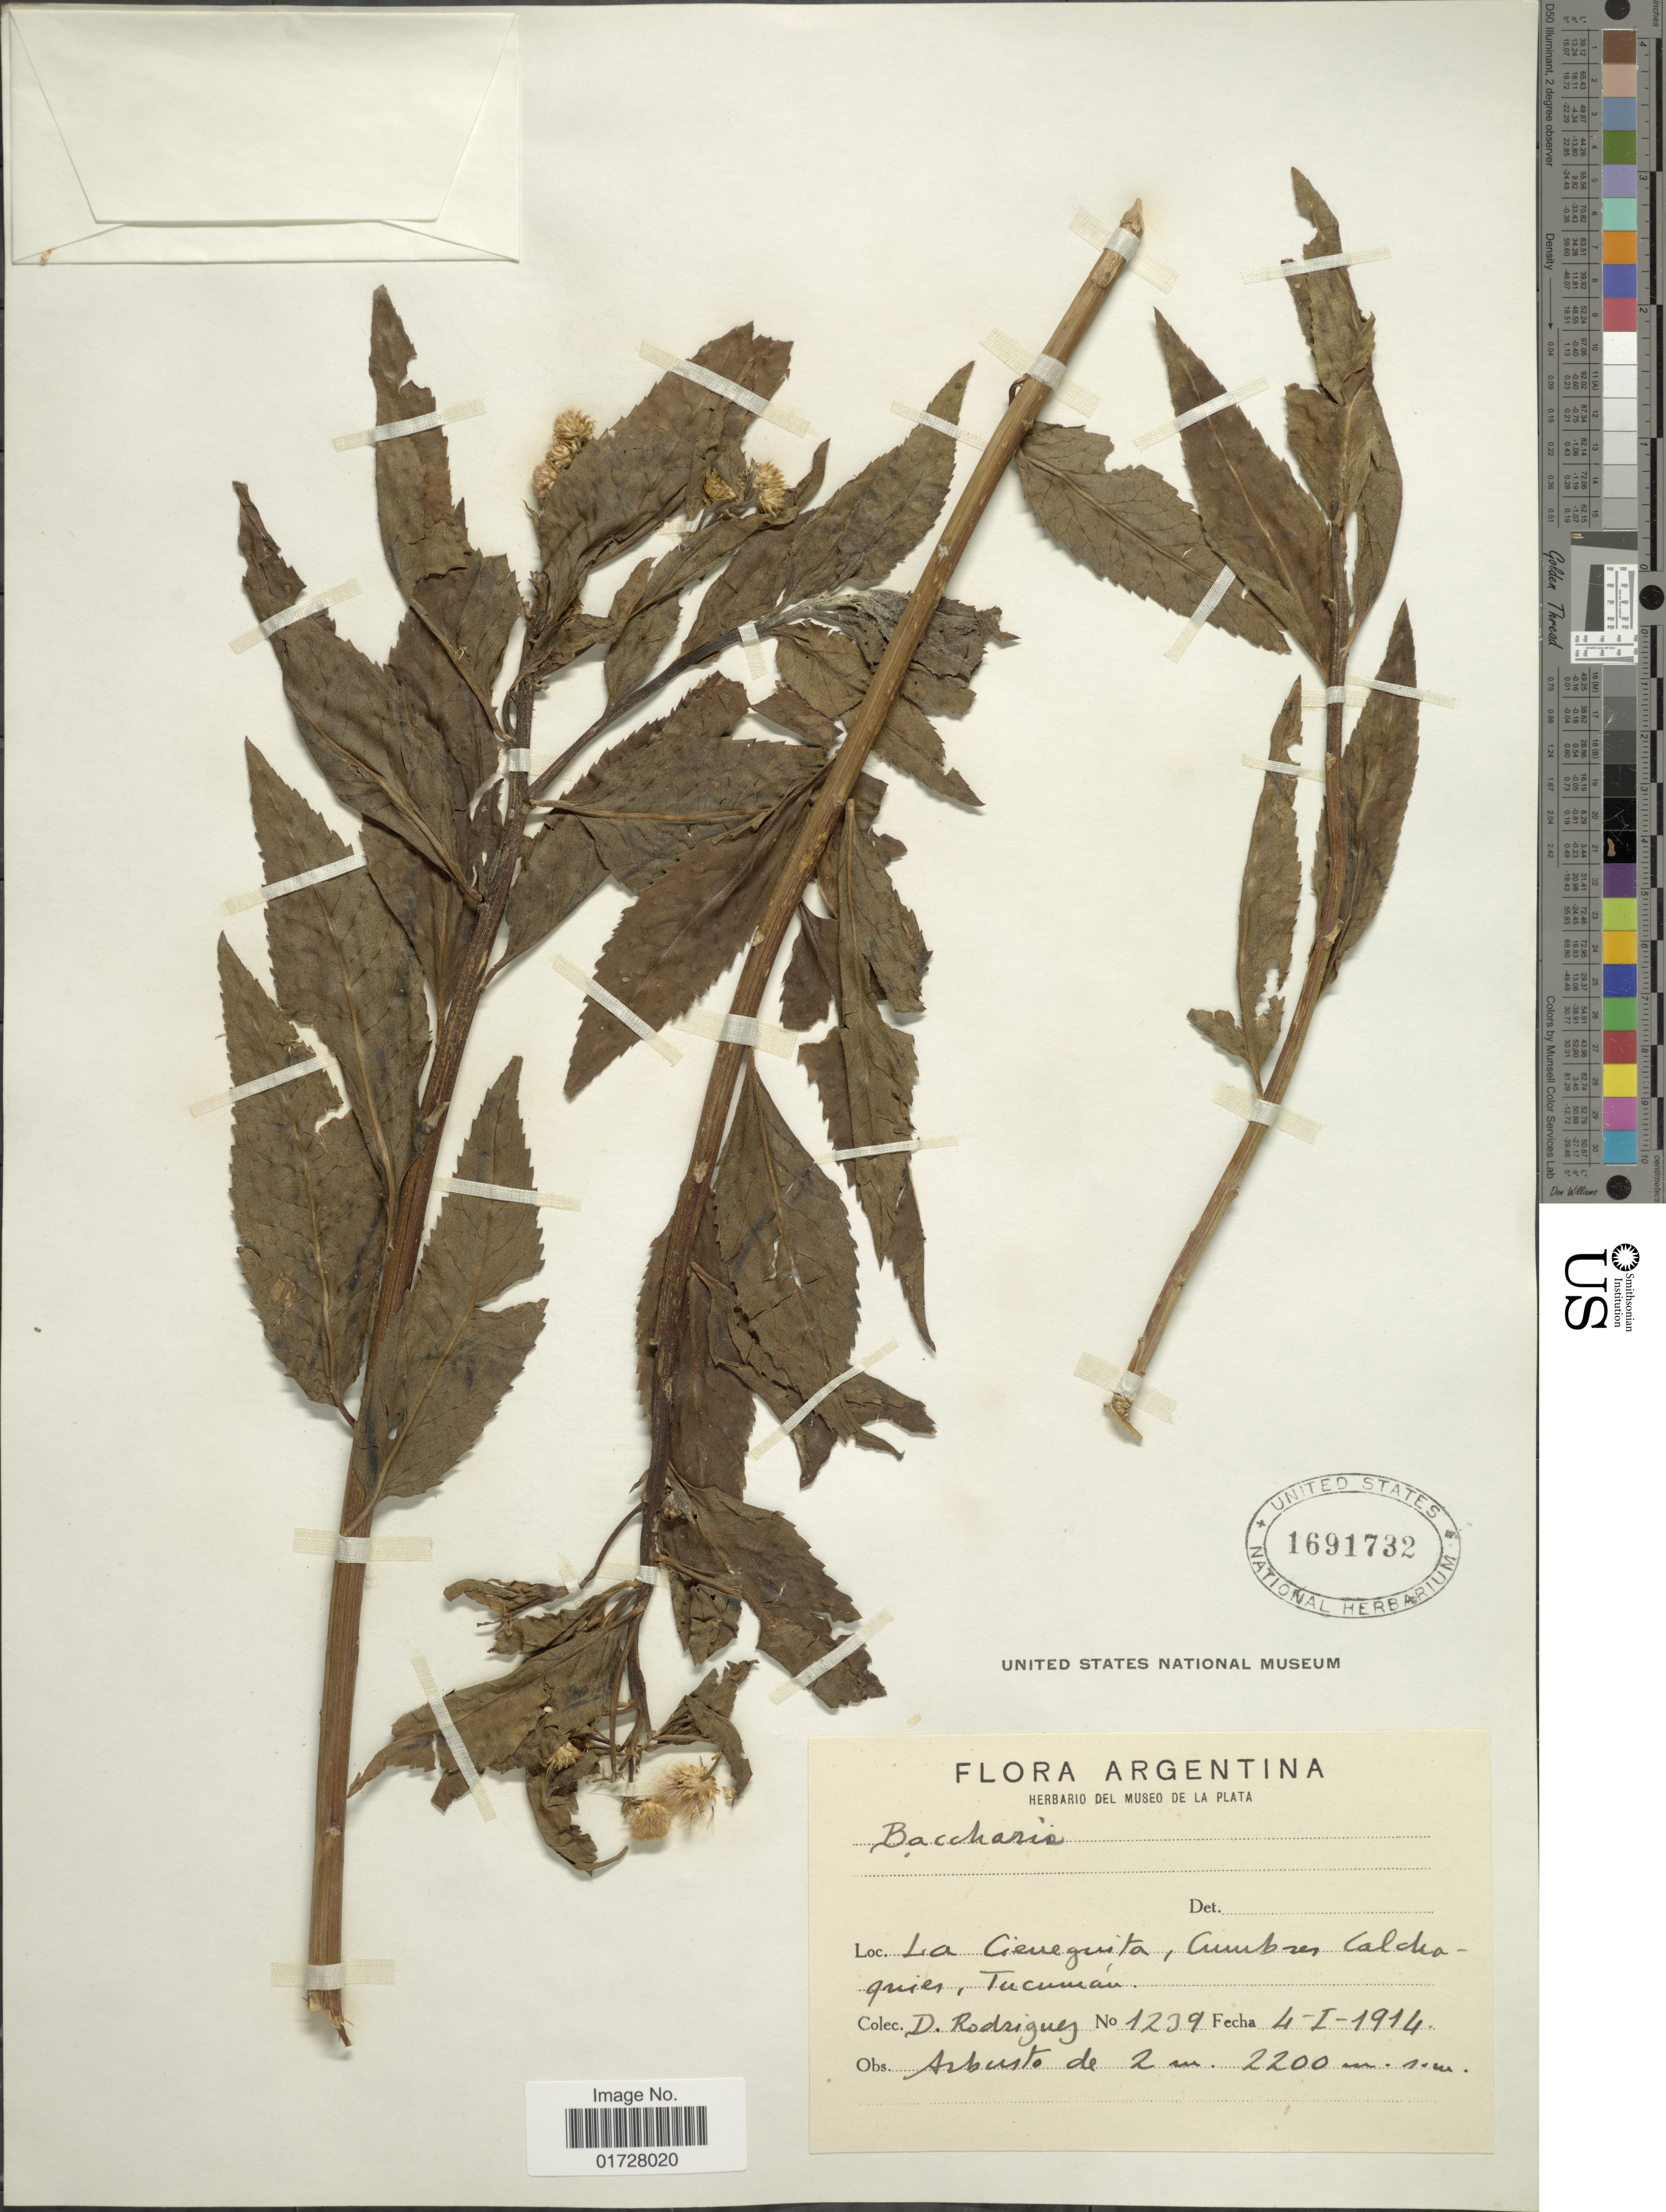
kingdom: Plantae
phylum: Tracheophyta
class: Magnoliopsida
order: Asterales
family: Asteraceae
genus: Baccharis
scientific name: Baccharis sp.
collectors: D. Rodriguez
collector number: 1239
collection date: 1914-01-04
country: Argentina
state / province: Tucuman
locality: La Cieneguita, Cumbres Calchaquies.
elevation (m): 2200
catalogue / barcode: US 1691732